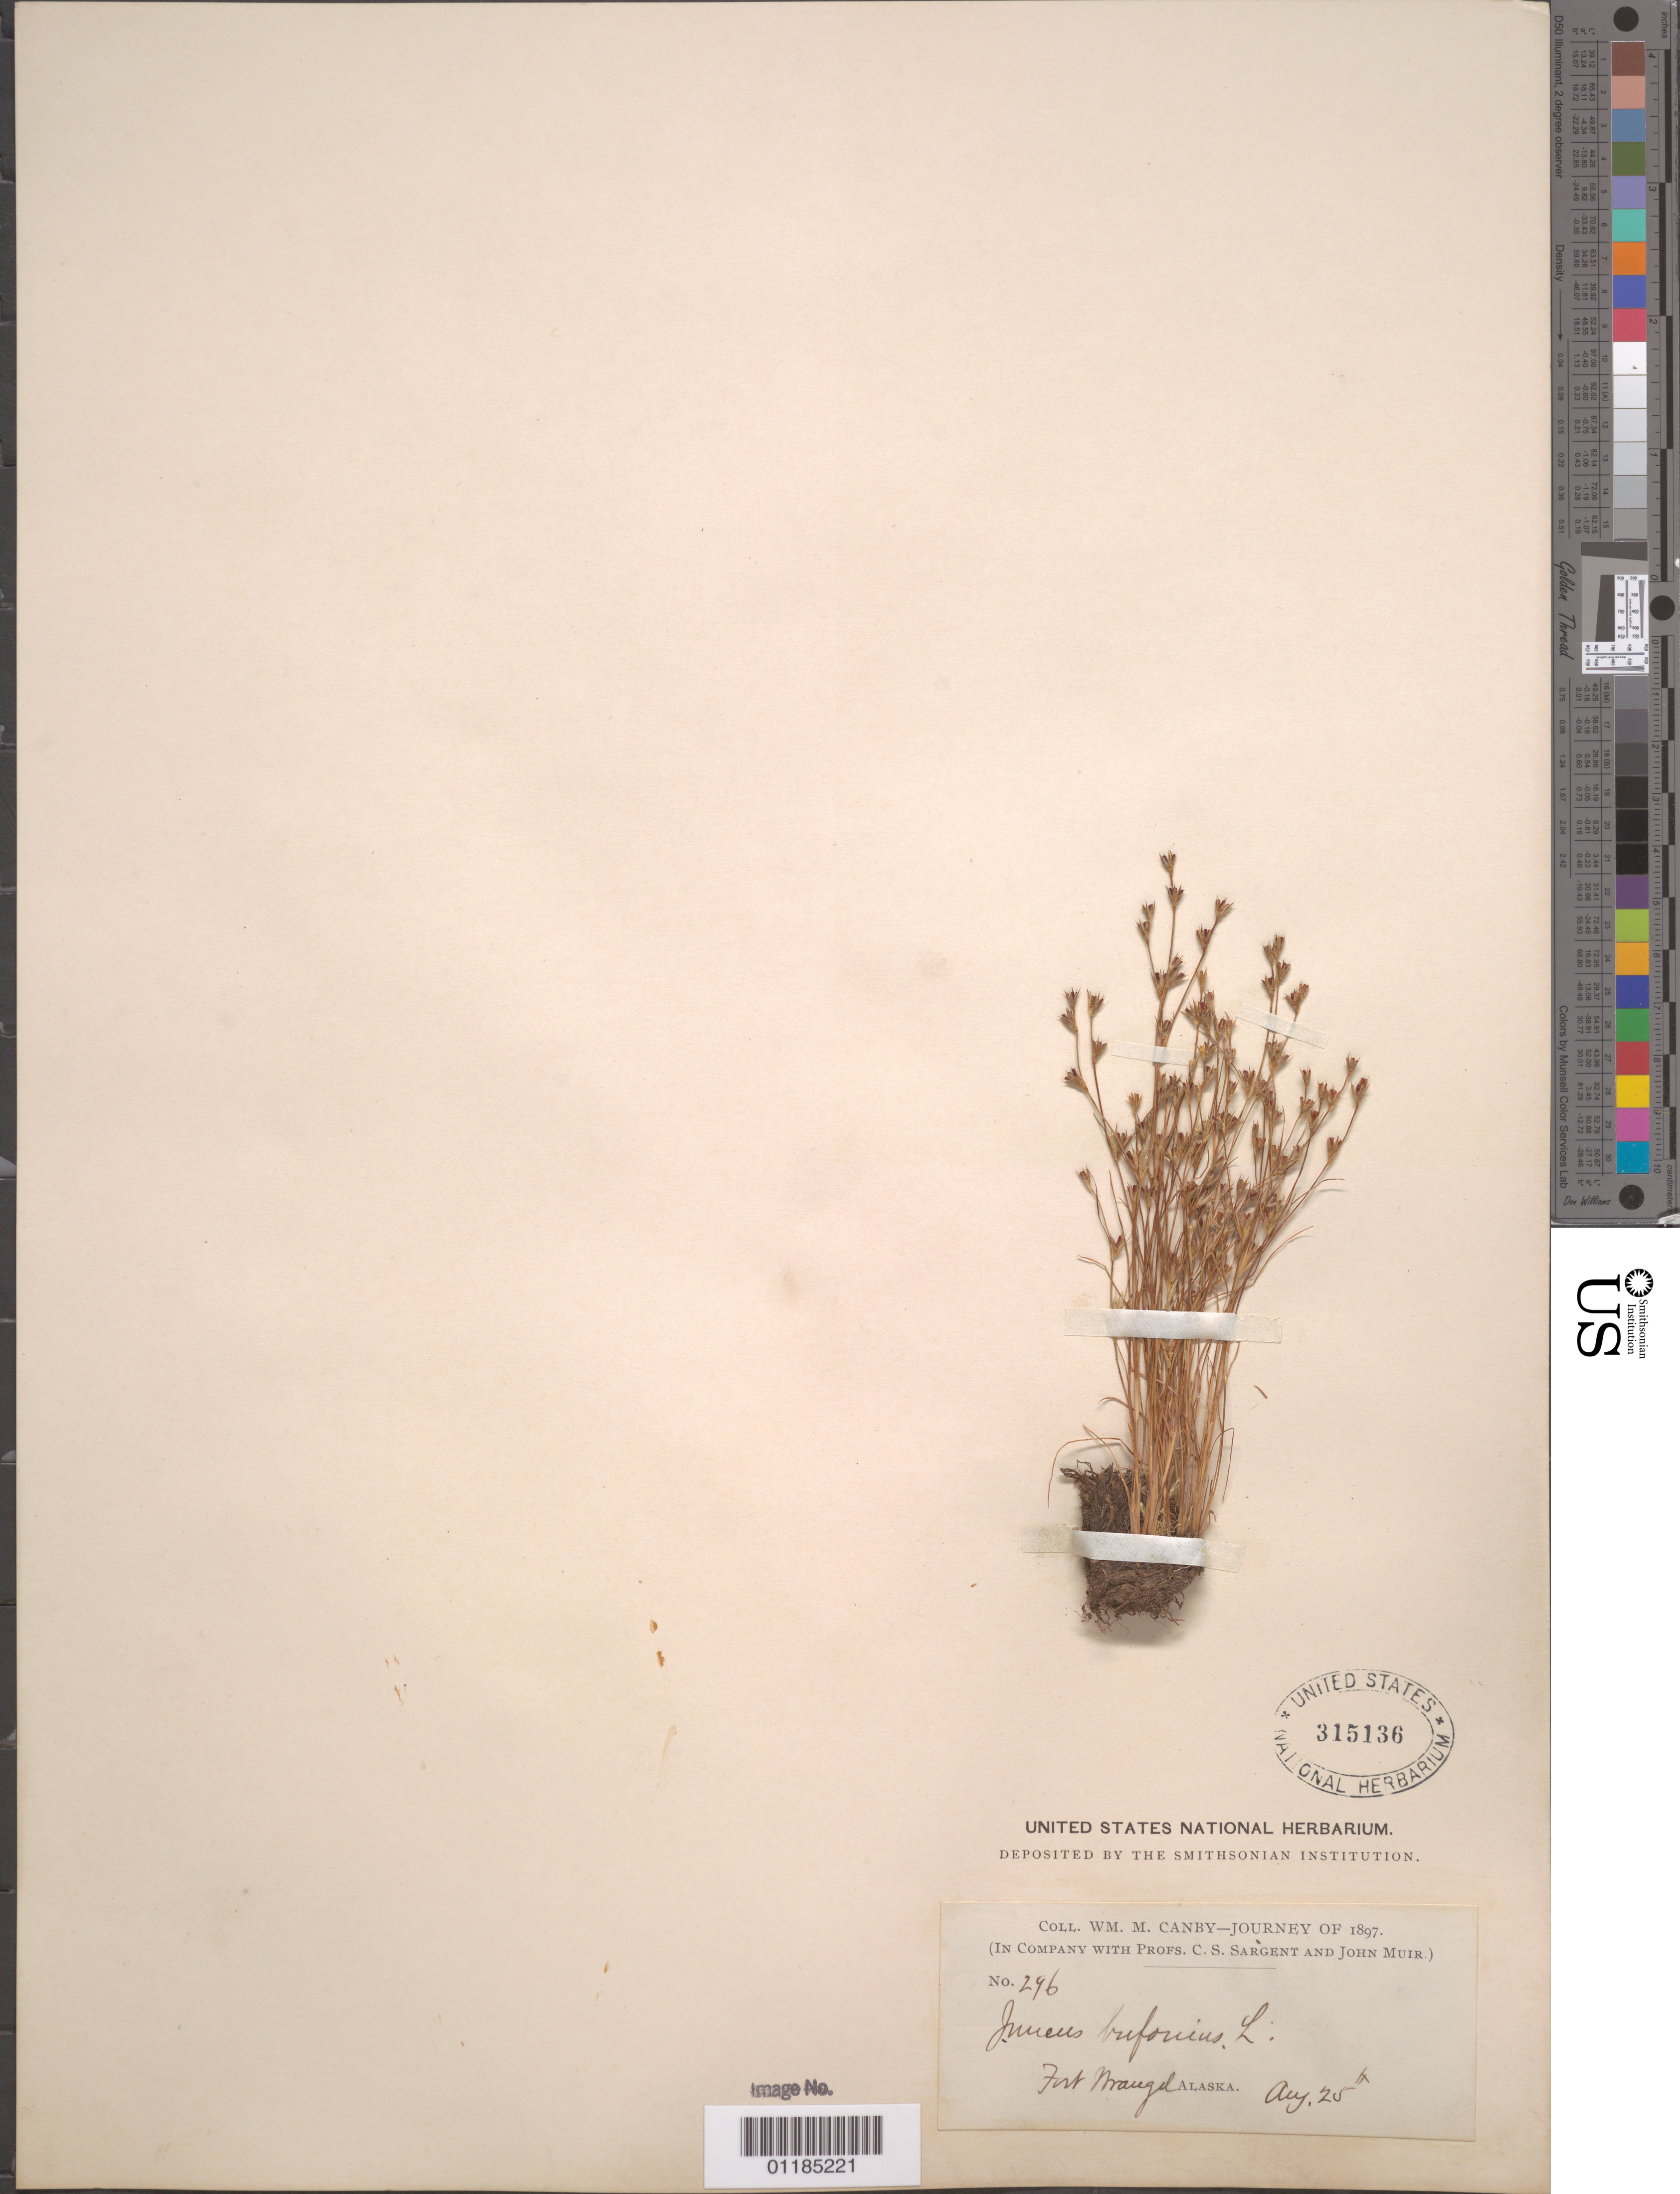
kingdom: Plantae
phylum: Tracheophyta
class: Liliopsida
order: Poales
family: Juncaceae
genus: Juncus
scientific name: Juncus bufonius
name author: L.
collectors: W. M. Canby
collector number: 296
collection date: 1897-08-25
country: United States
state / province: Alaska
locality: Fort Wrangell.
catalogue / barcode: US 315136